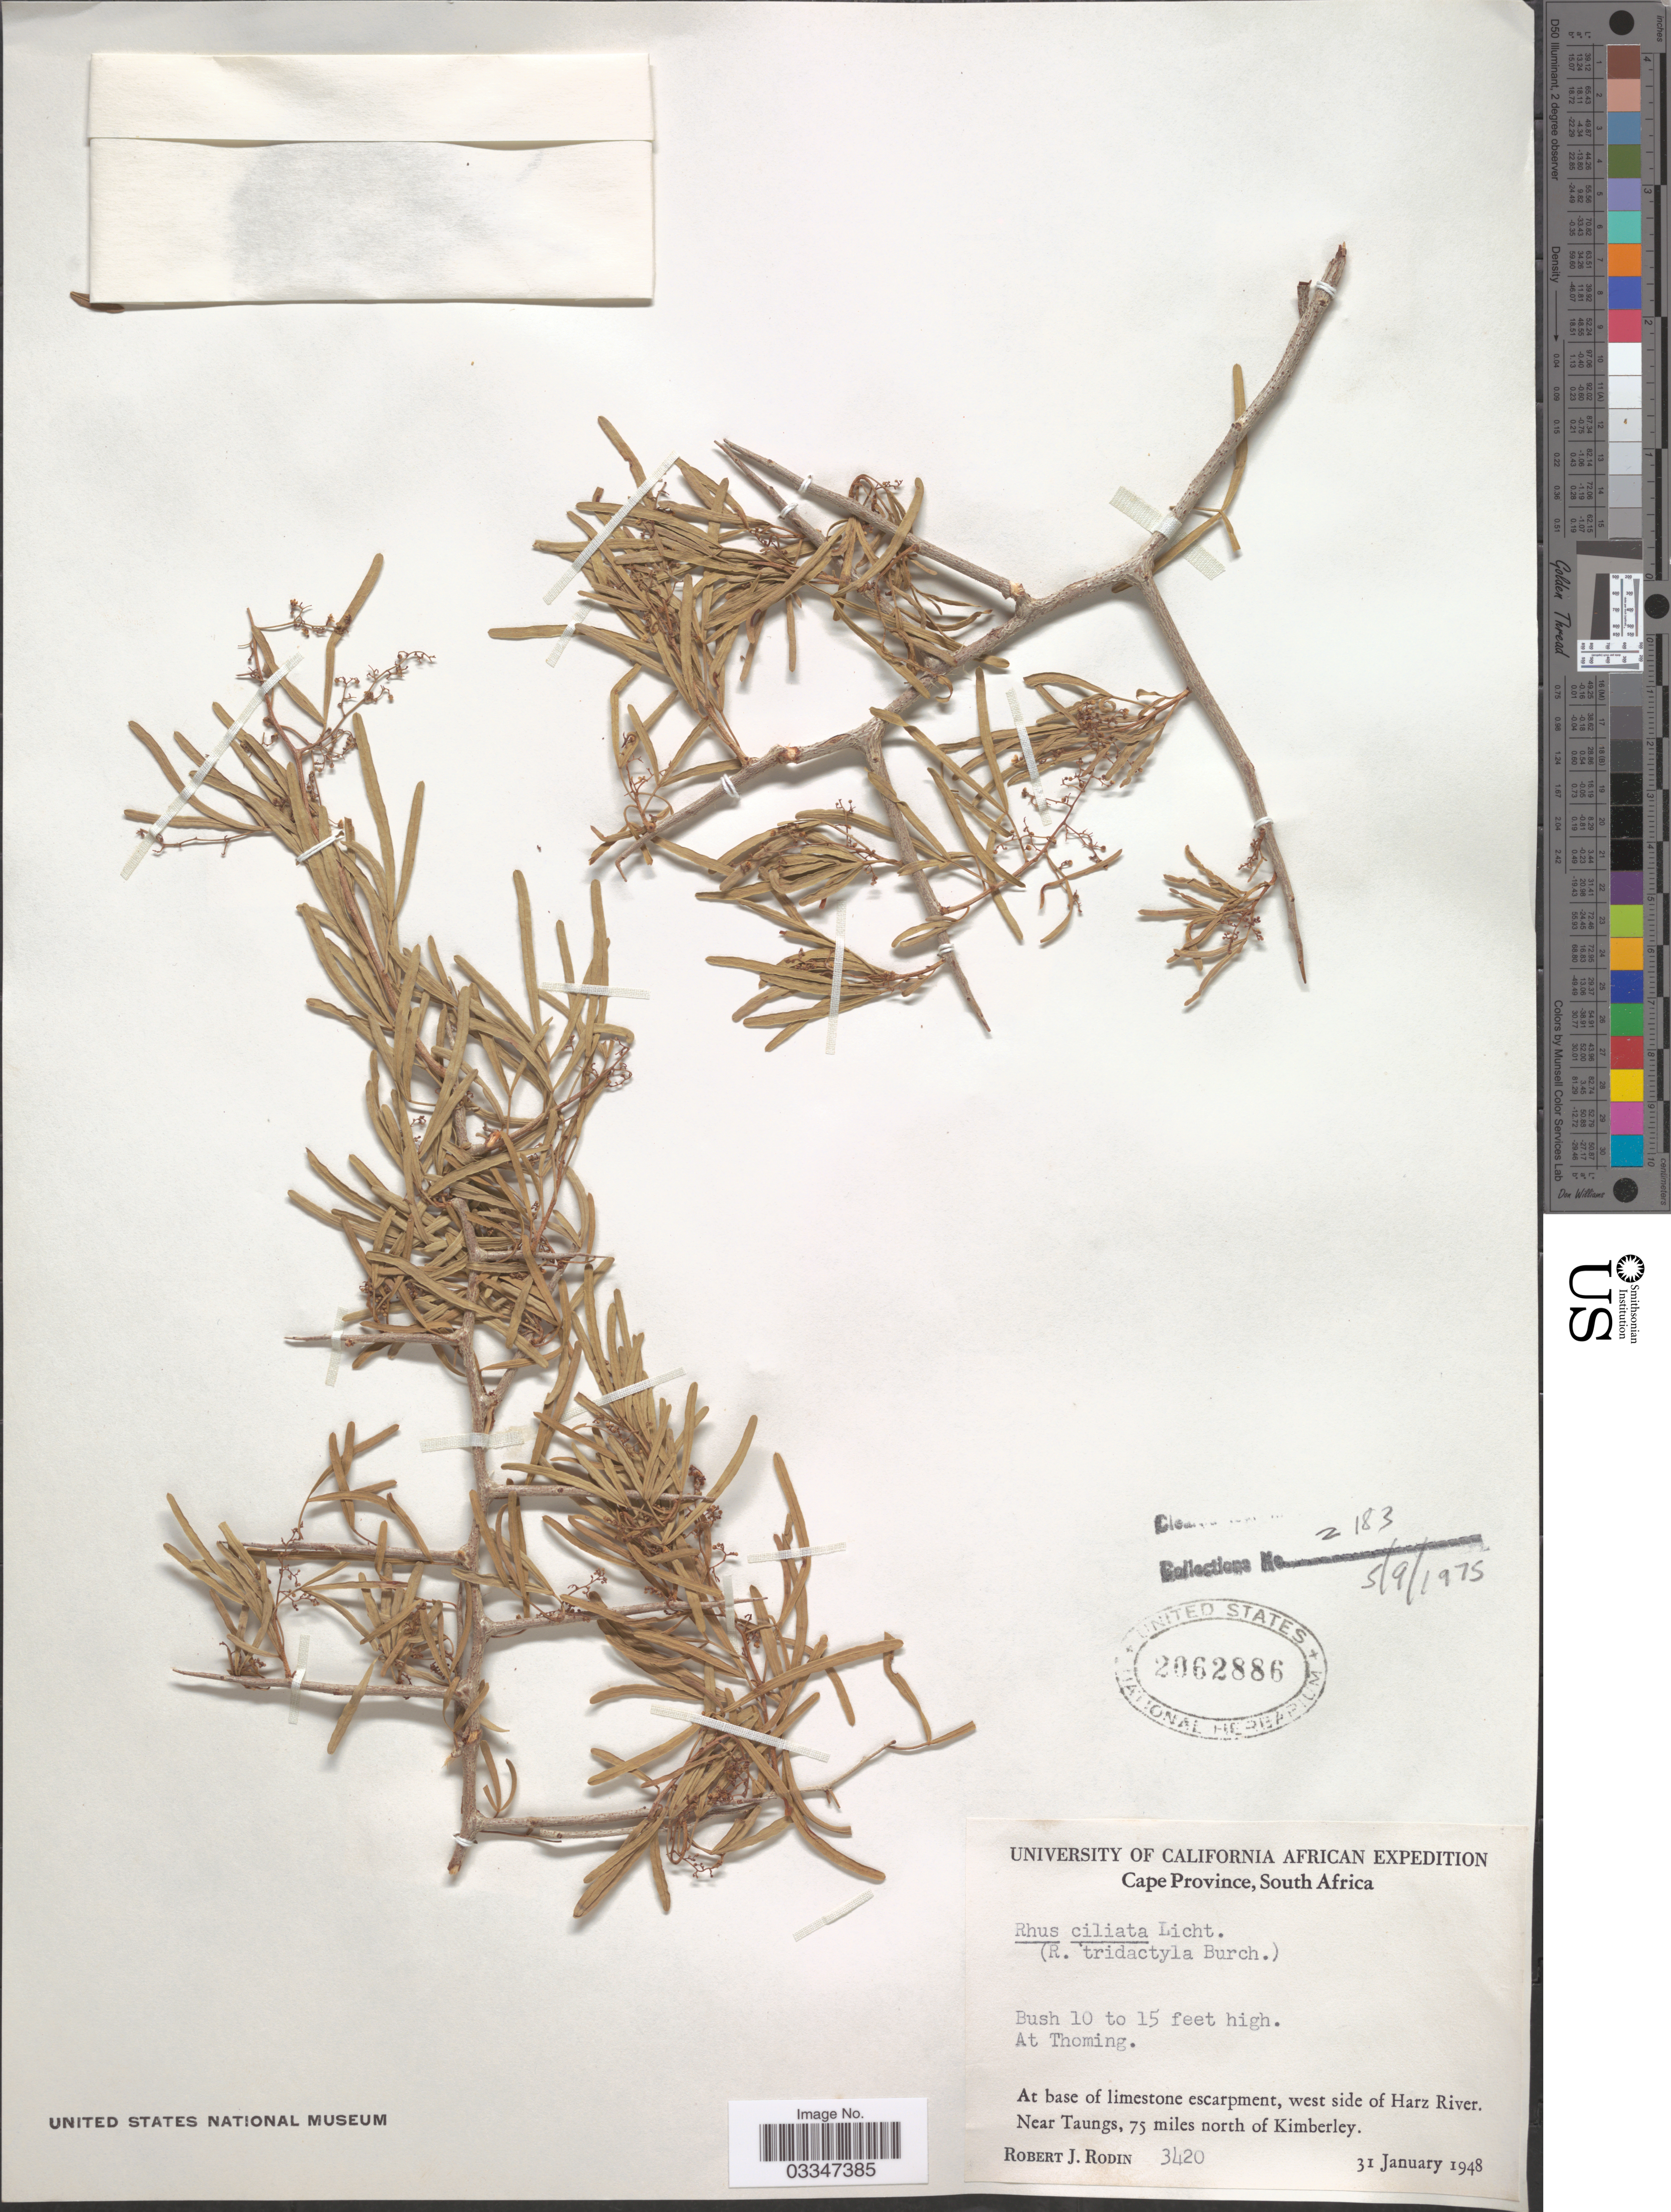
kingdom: Plantae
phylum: Tracheophyta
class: Magnoliopsida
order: Sapindales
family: Anacardiaceae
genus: Rhus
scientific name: Rhus ciliolata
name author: Turcz.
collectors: R. J. Rodin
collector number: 3420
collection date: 1948-01-31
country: South Africa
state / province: Northern Cape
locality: At Thoming. At base of limestone escarpment, west side of Harz River. Near Taungs, 75 miles north of Kimberley.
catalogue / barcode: US 2662886